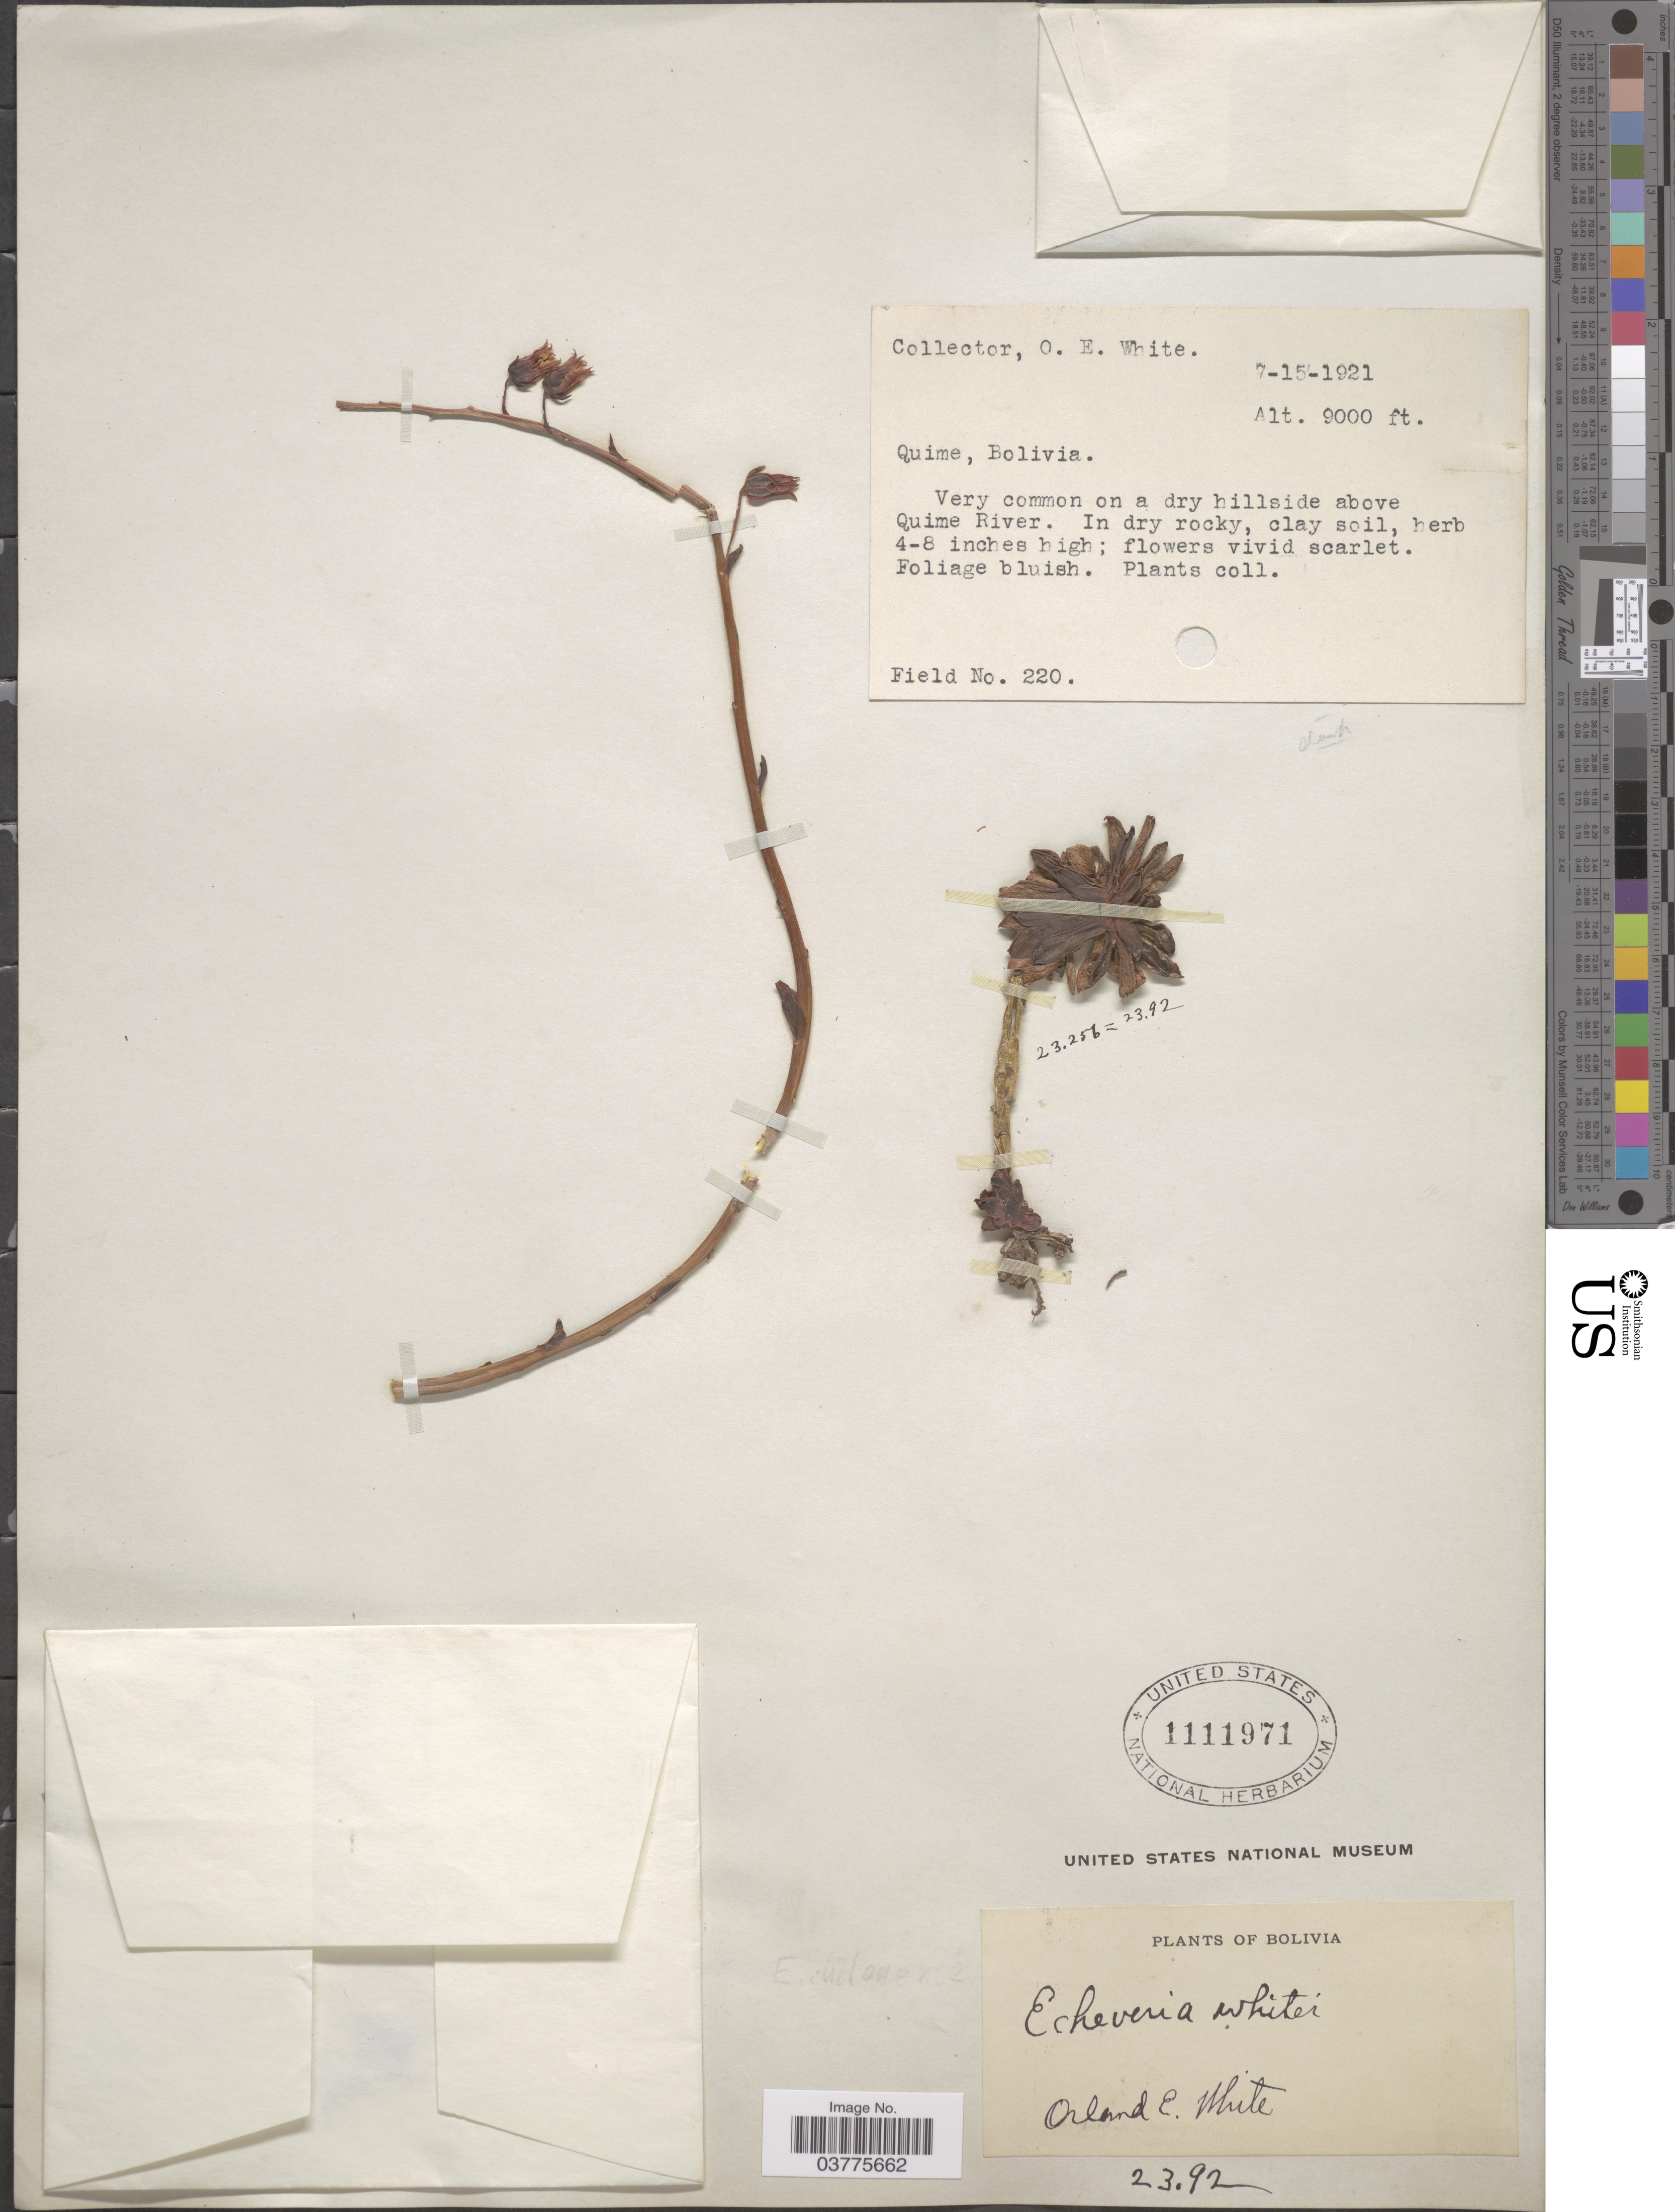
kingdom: Plantae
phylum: Tracheophyta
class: Magnoliopsida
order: Saxifragales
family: Crassulaceae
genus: Echeveria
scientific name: Echeveria whitei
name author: Rose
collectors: O. E. White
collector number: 220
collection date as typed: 7-15-1921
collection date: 1921-07-15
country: Bolivia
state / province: La Paz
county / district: Inquisivi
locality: Quime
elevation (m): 2743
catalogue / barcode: US 1111971